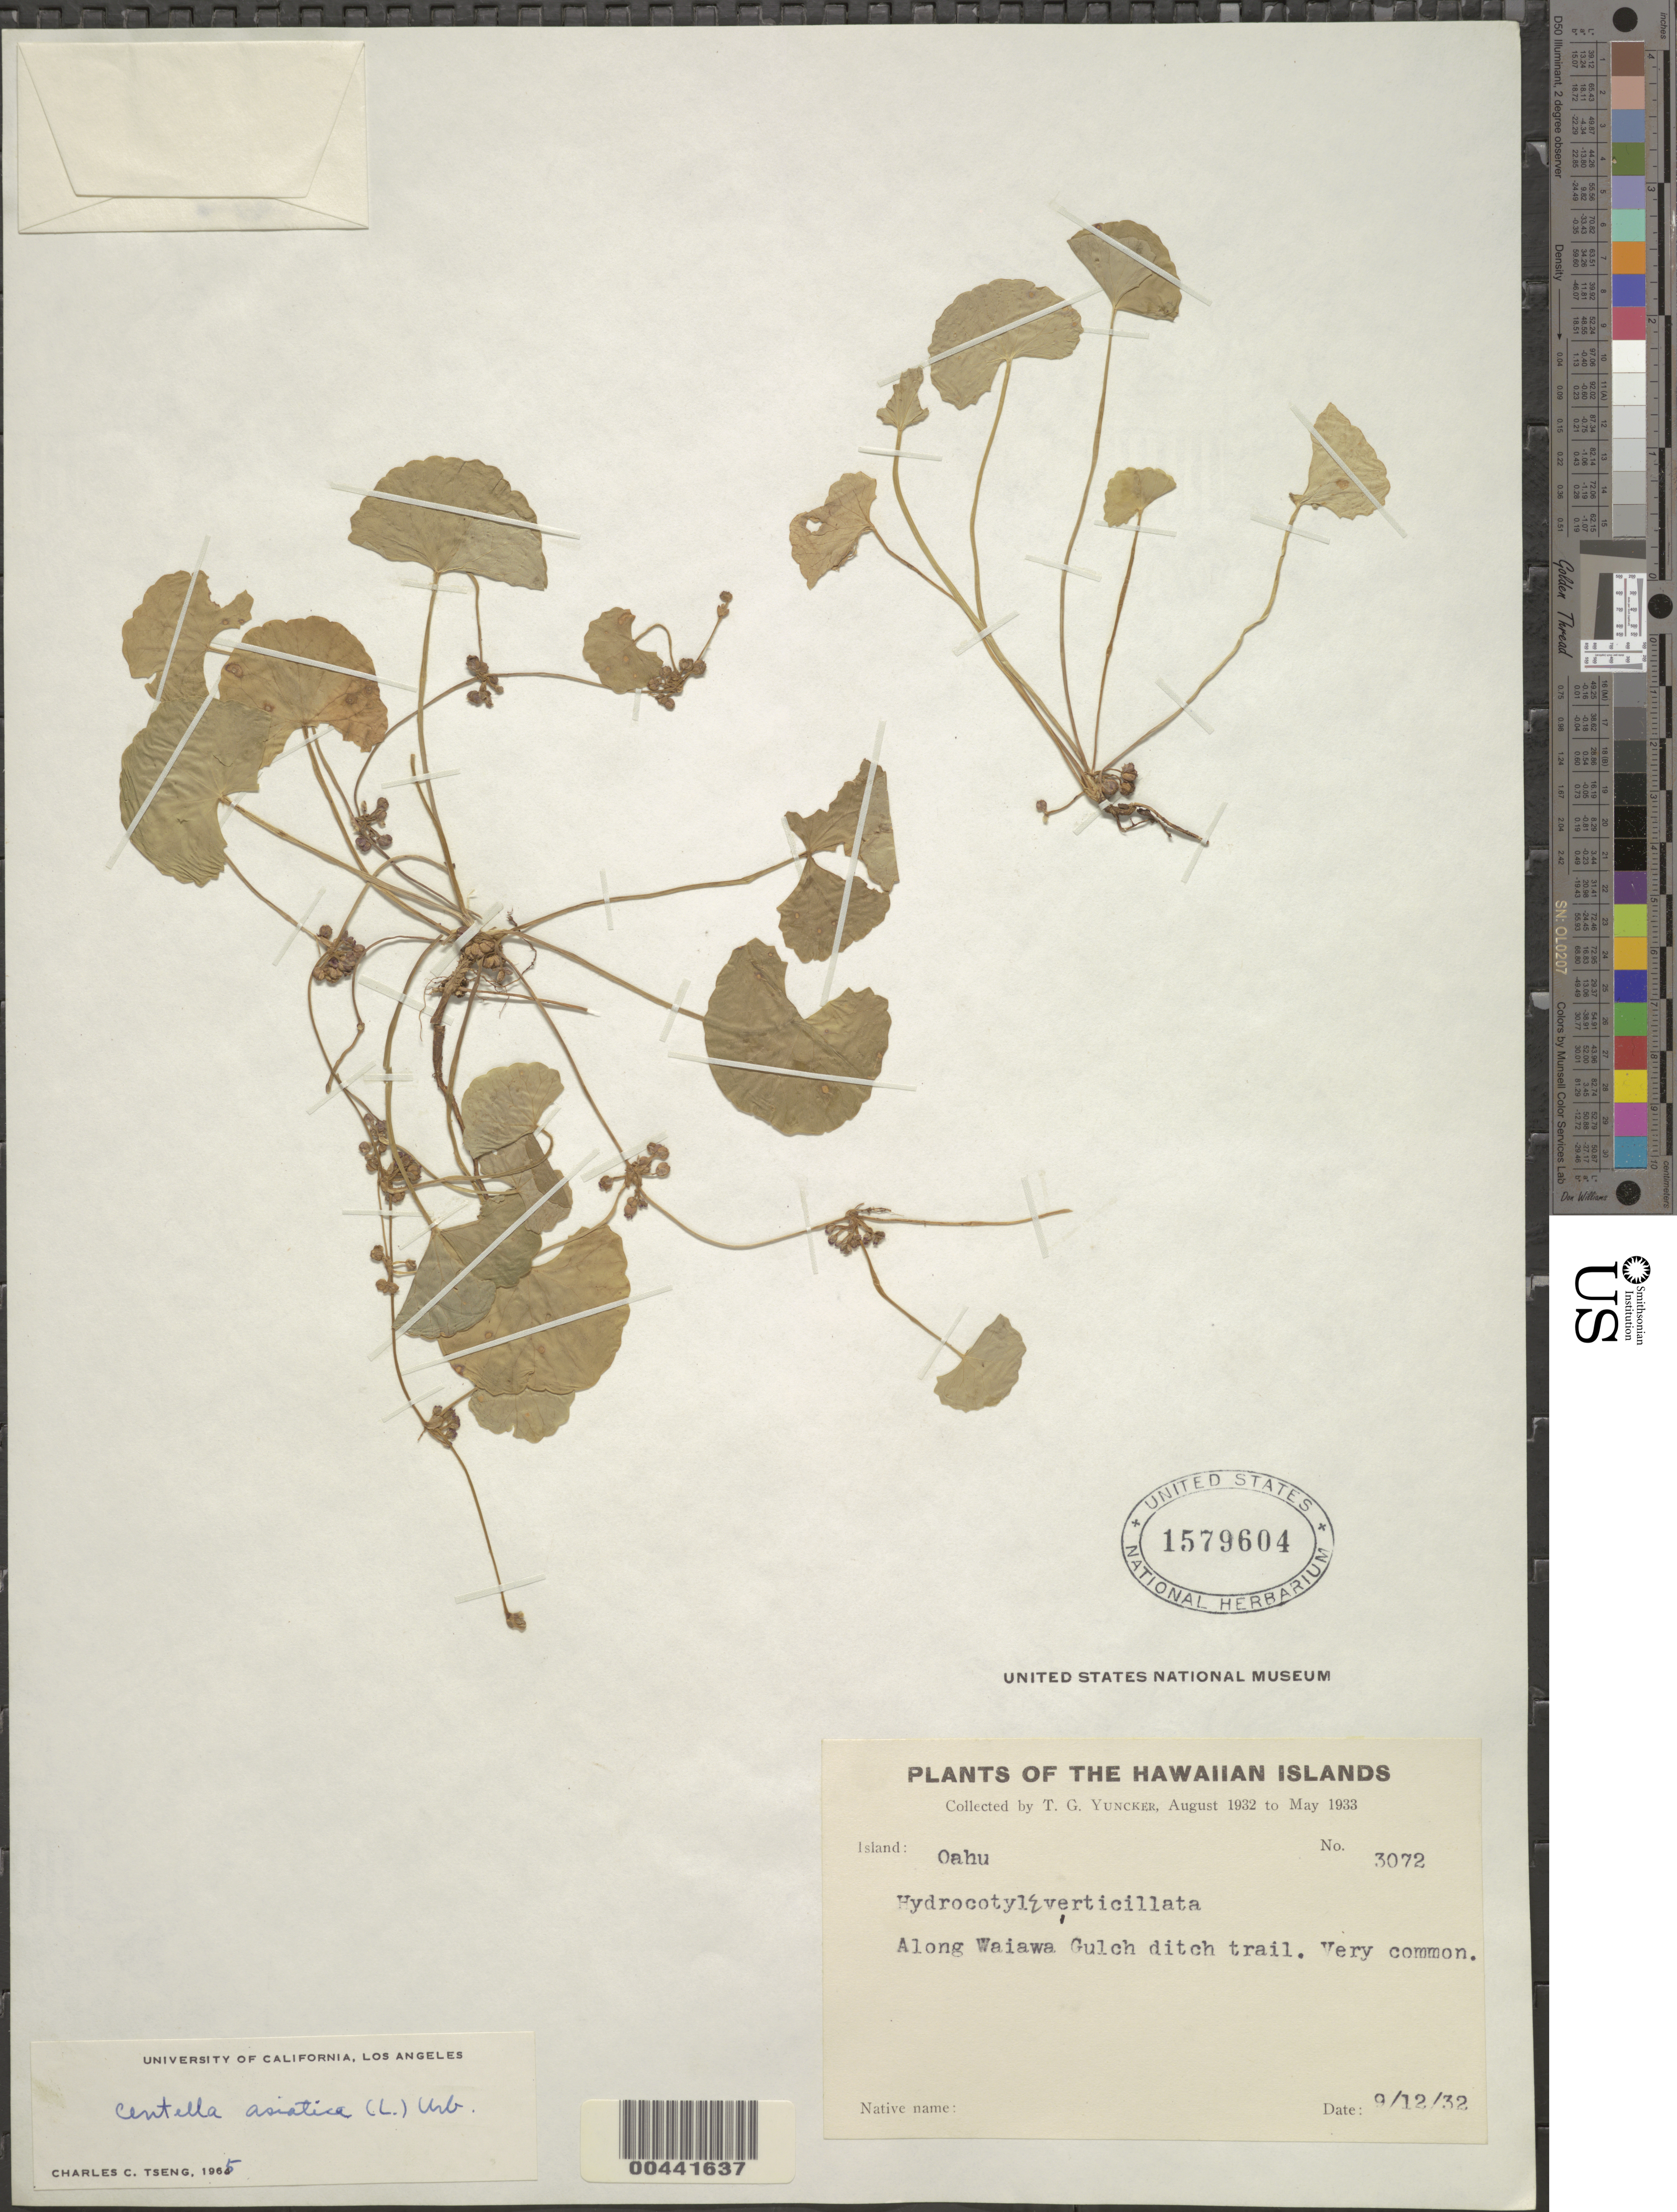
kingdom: Plantae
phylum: Tracheophyta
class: Magnoliopsida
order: Apiales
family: Apiaceae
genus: Centella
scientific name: Centella asiatica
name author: (L.) Urb.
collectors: T. G. Yuncker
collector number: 3072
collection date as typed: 9 Dec 1932 or 12 Sep 1932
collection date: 1932-09-12 or 1932-12-09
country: United States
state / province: Hawaii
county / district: Honolulu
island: Oahu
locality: Along Waiawa Gulch ditch trail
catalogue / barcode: US 1579604